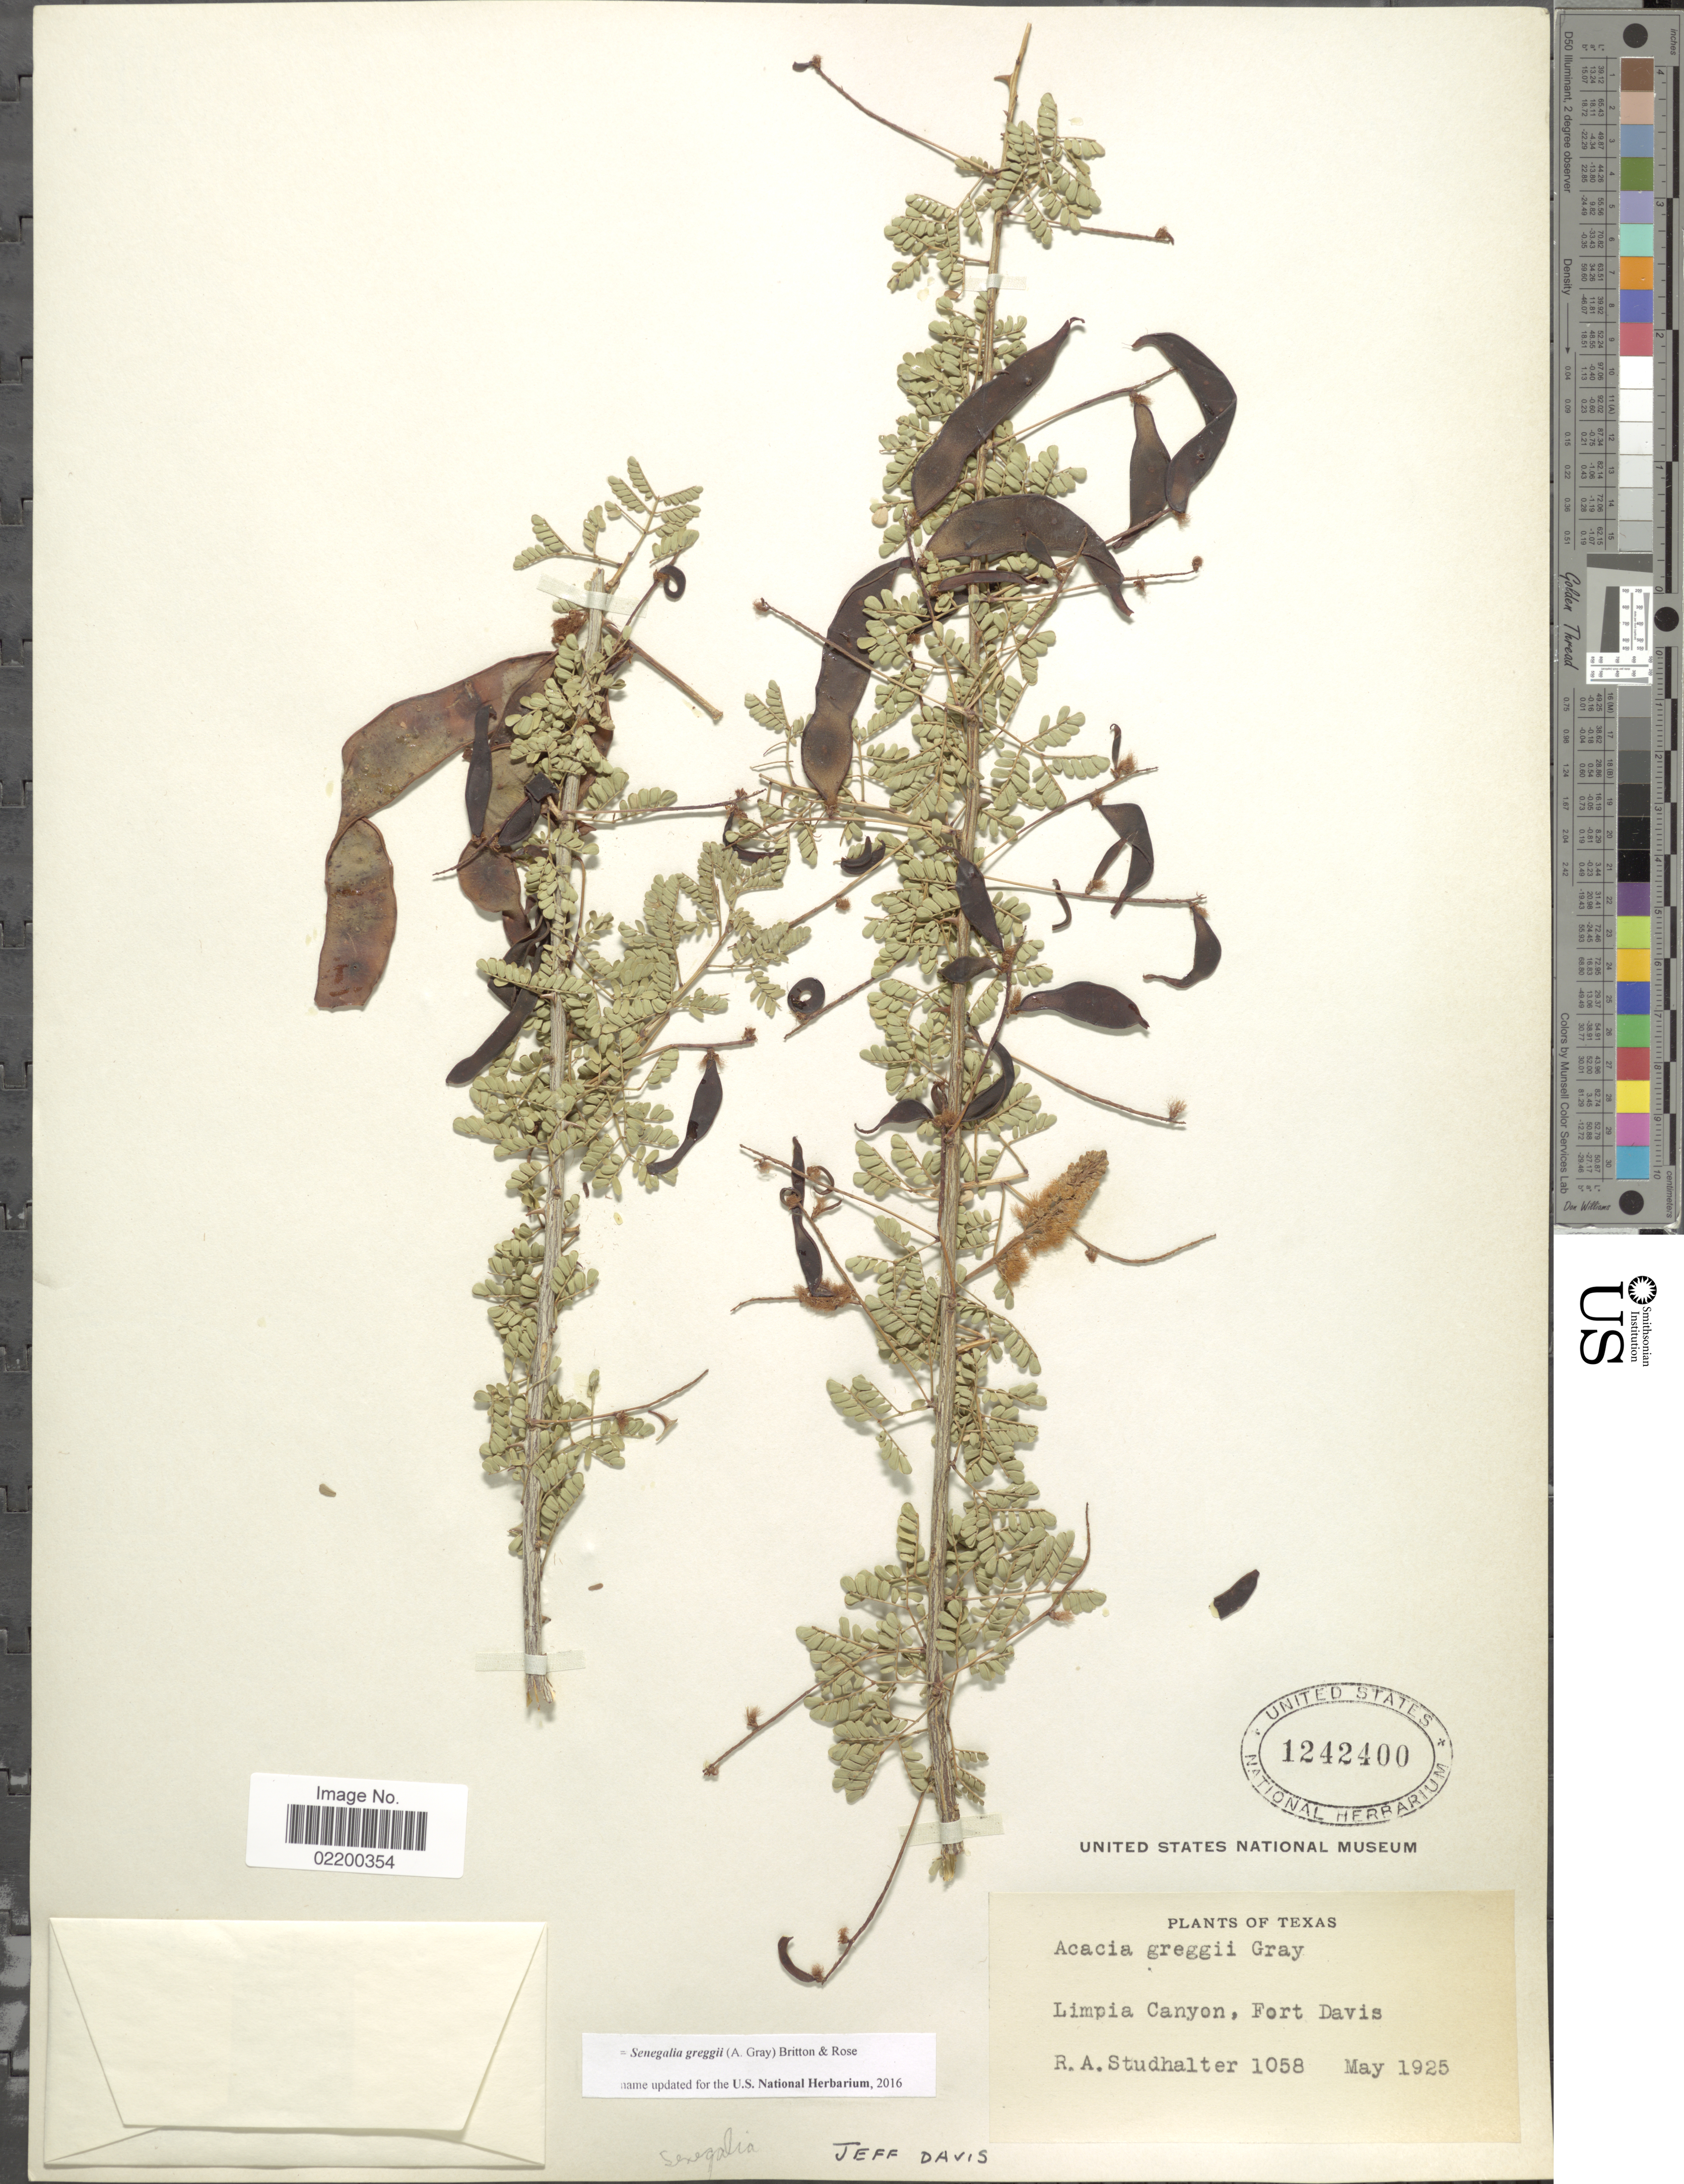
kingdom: Plantae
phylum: Tracheophyta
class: Magnoliopsida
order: Fabales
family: Fabaceae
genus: Senegalia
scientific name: Senegalia greggii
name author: (A. Gray) Britton & Rose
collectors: R. Studhalter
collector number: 1058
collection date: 1925-05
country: United States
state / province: Texas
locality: Limpia Canyon, Fort Davis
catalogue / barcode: US 1242400